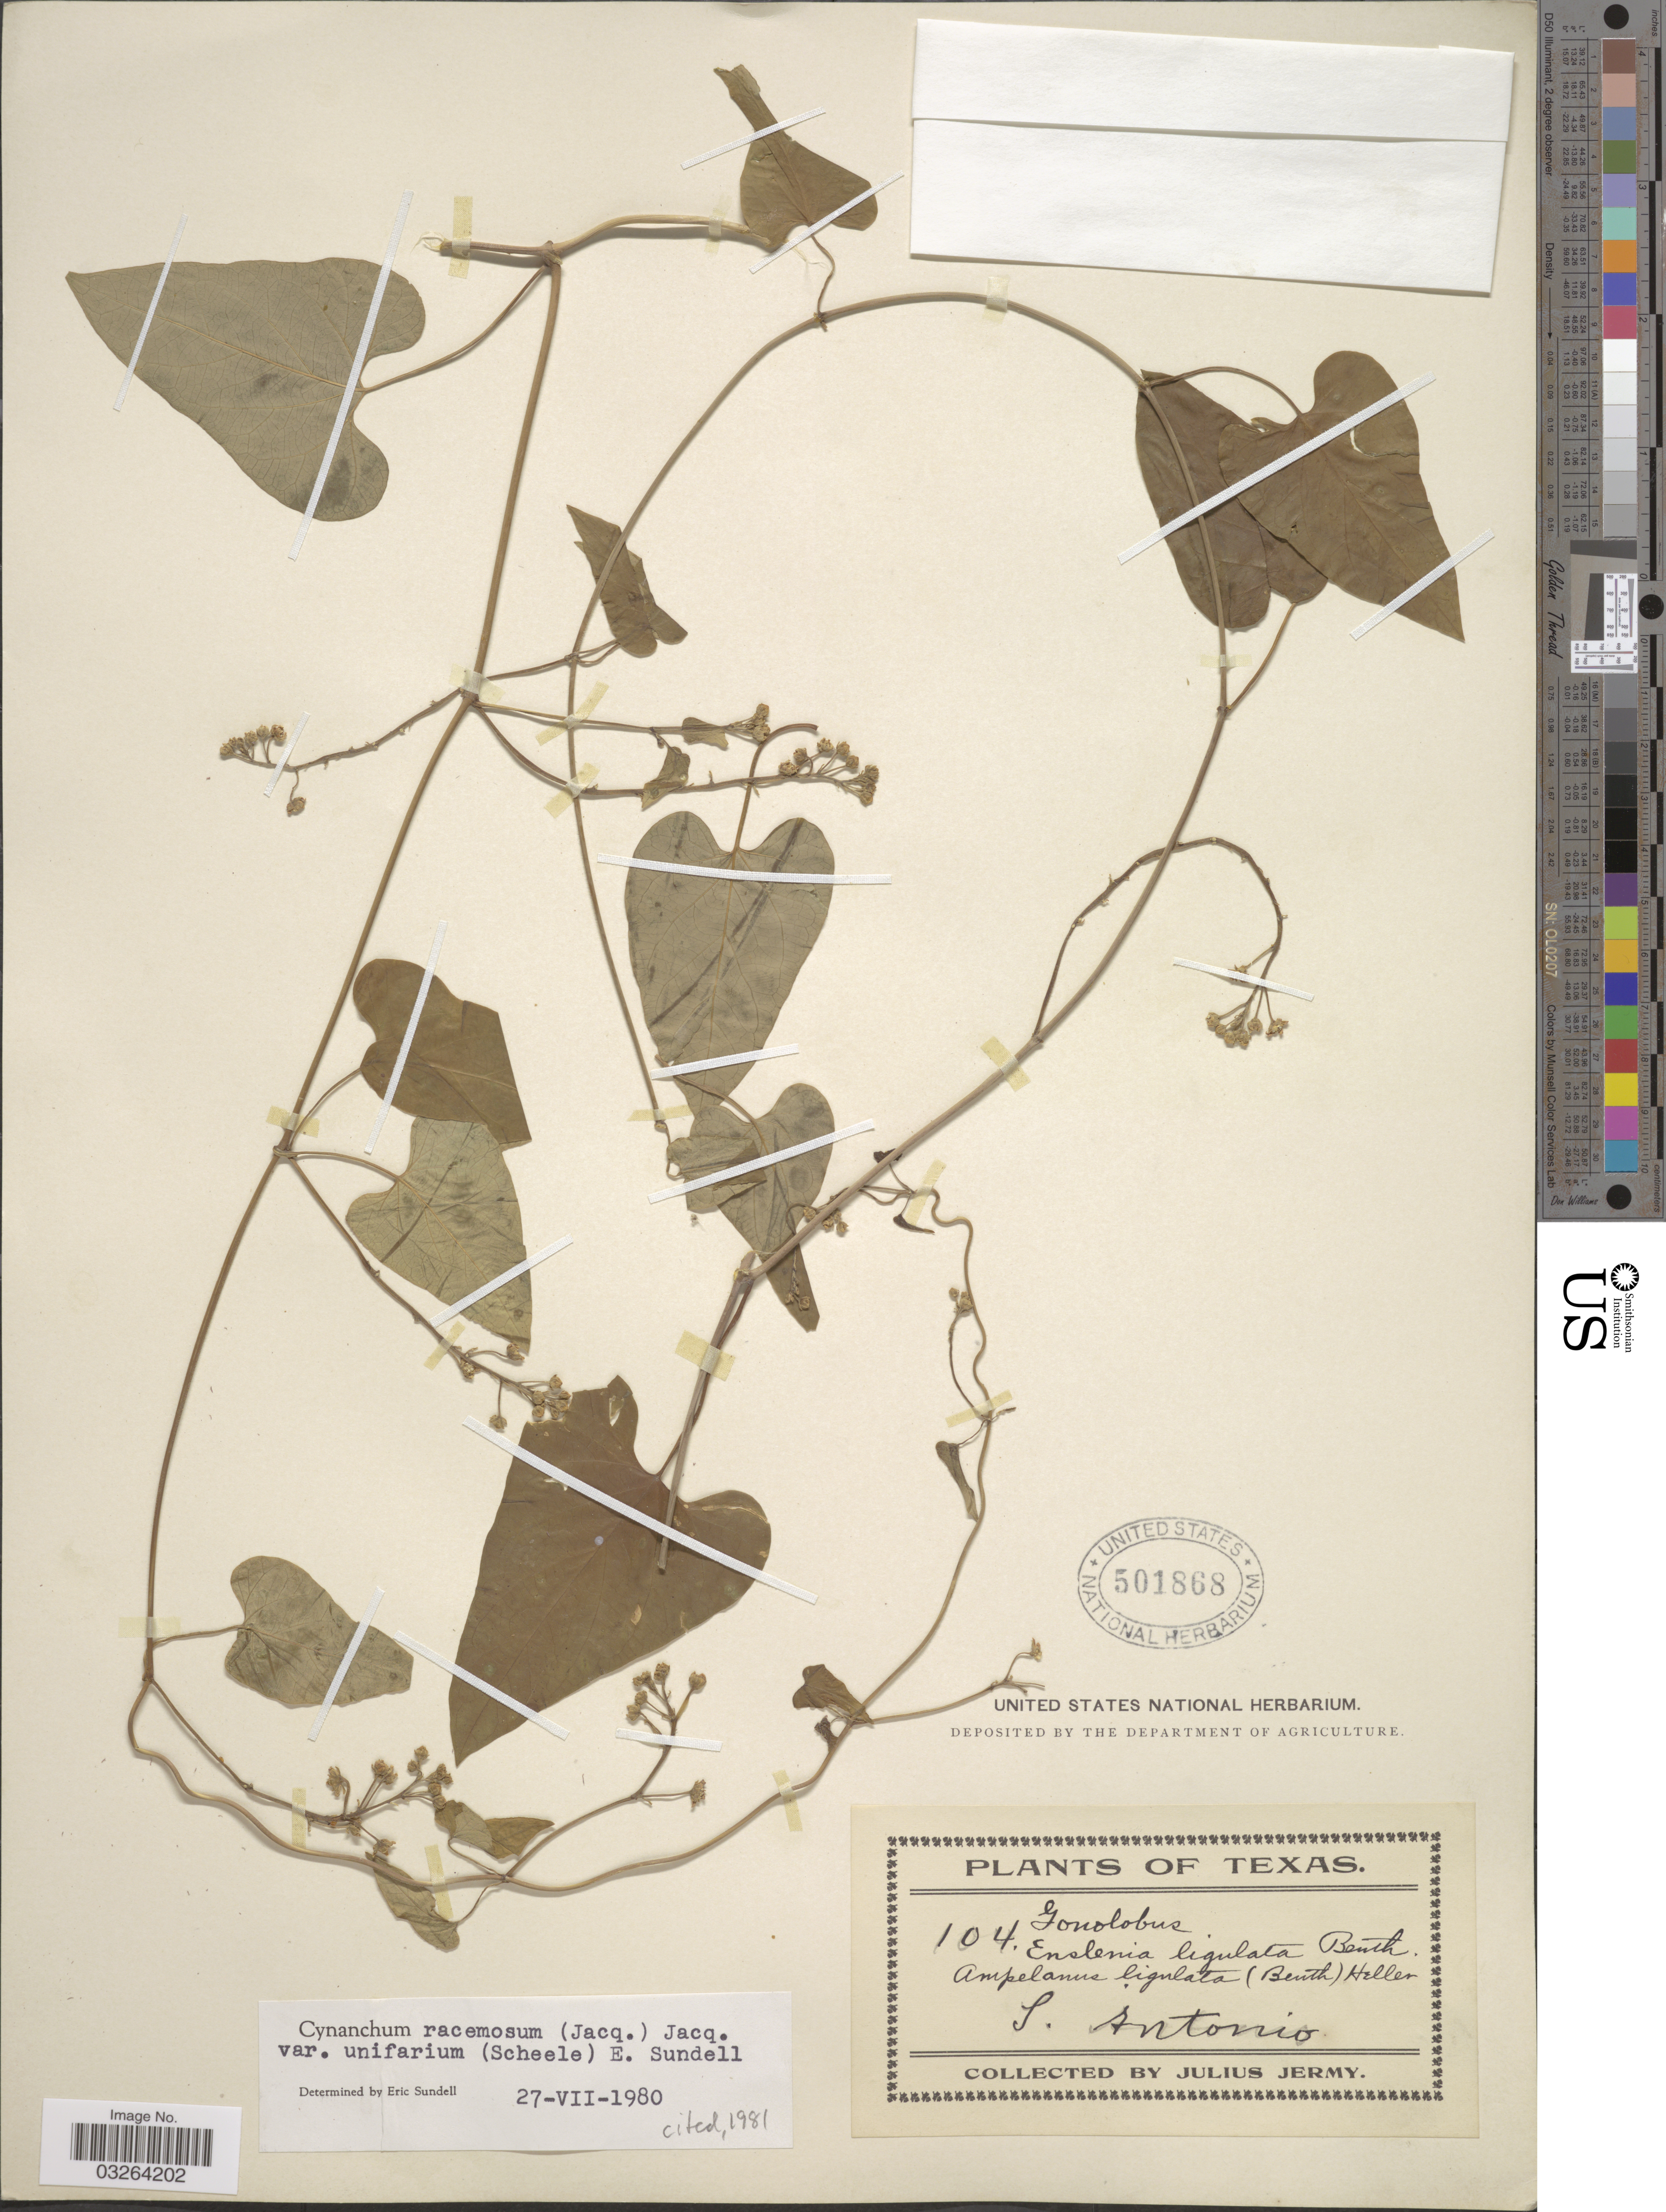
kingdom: Plantae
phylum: Tracheophyta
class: Magnoliopsida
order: Gentianales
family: Apocynaceae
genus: Cynanchum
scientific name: Cynanchum racemosum var. unifarium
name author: (Scheele) Sundell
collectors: J. Jermy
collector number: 104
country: United States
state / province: Texas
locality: S. Antonio.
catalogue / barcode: US 501868